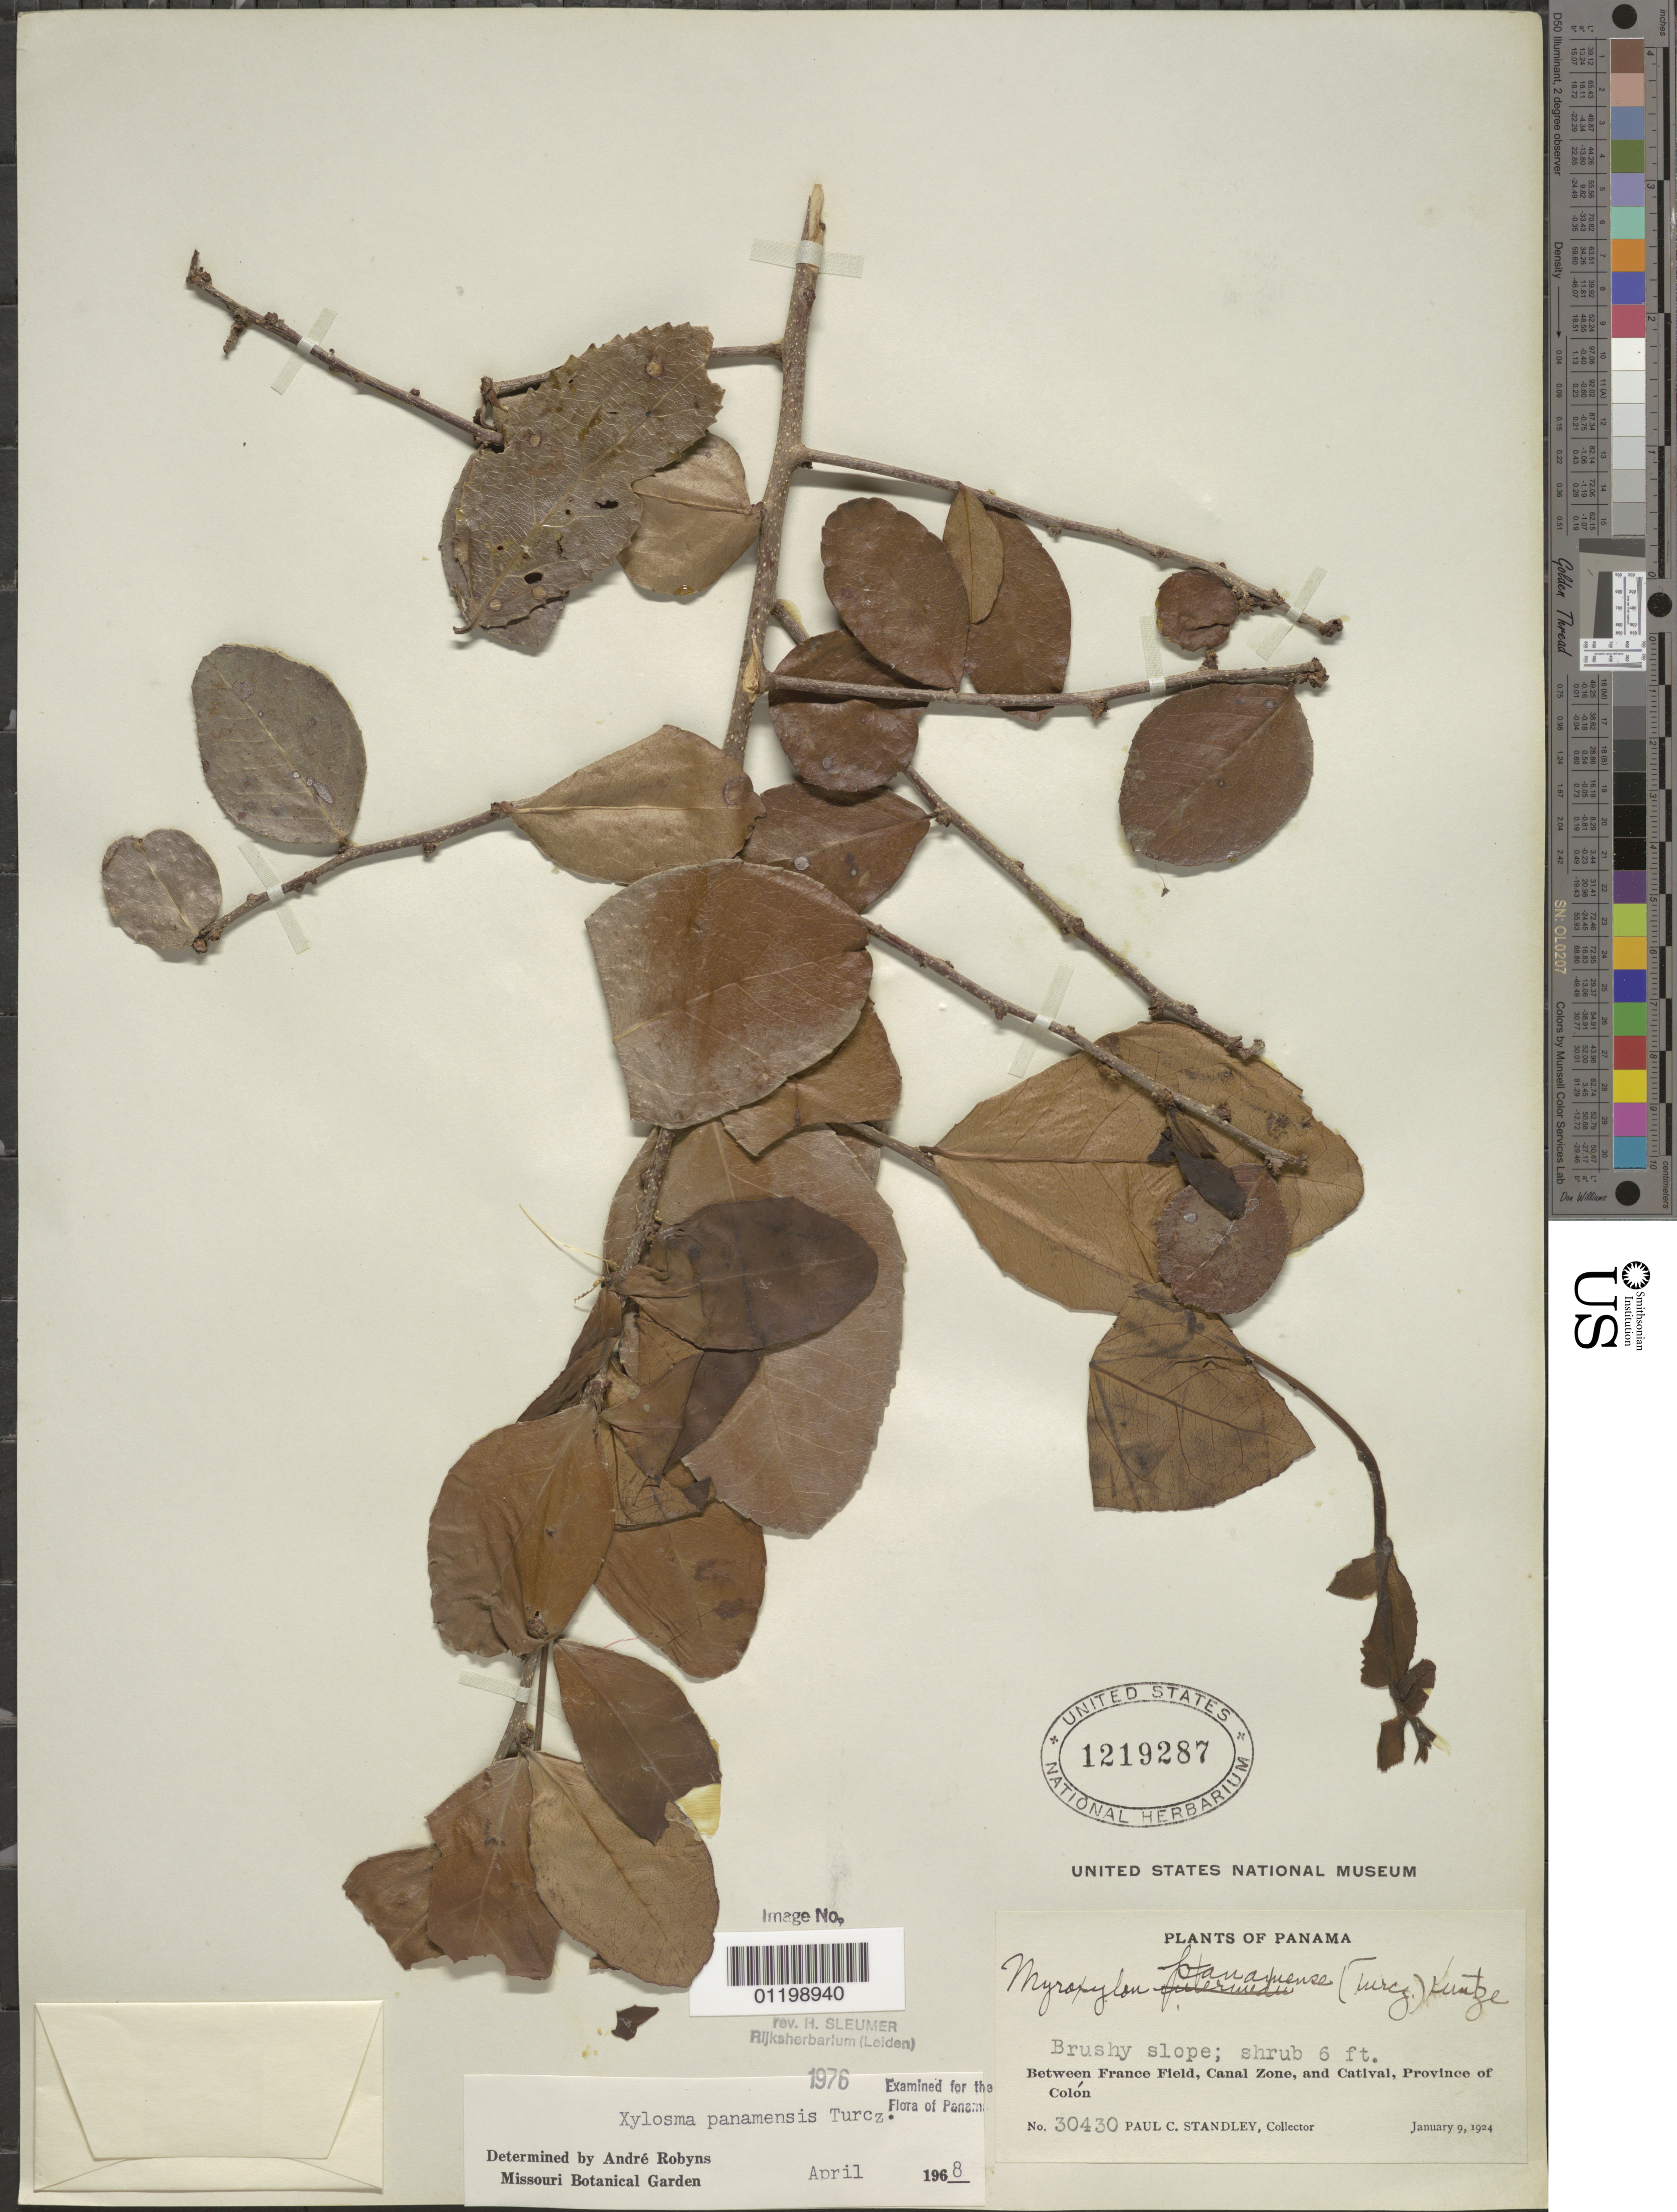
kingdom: Plantae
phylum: Tracheophyta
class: Magnoliopsida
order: Malpighiales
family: Salicaceae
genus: Xylosma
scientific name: Xylosma panamensis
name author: Turcz.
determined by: Robyns, A.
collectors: P. C. Standley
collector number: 30430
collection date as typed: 09 Jan 1924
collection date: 1924-01-09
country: Panama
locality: Between France Field, Canal Zone and Catival, Colon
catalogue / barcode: US 1219287